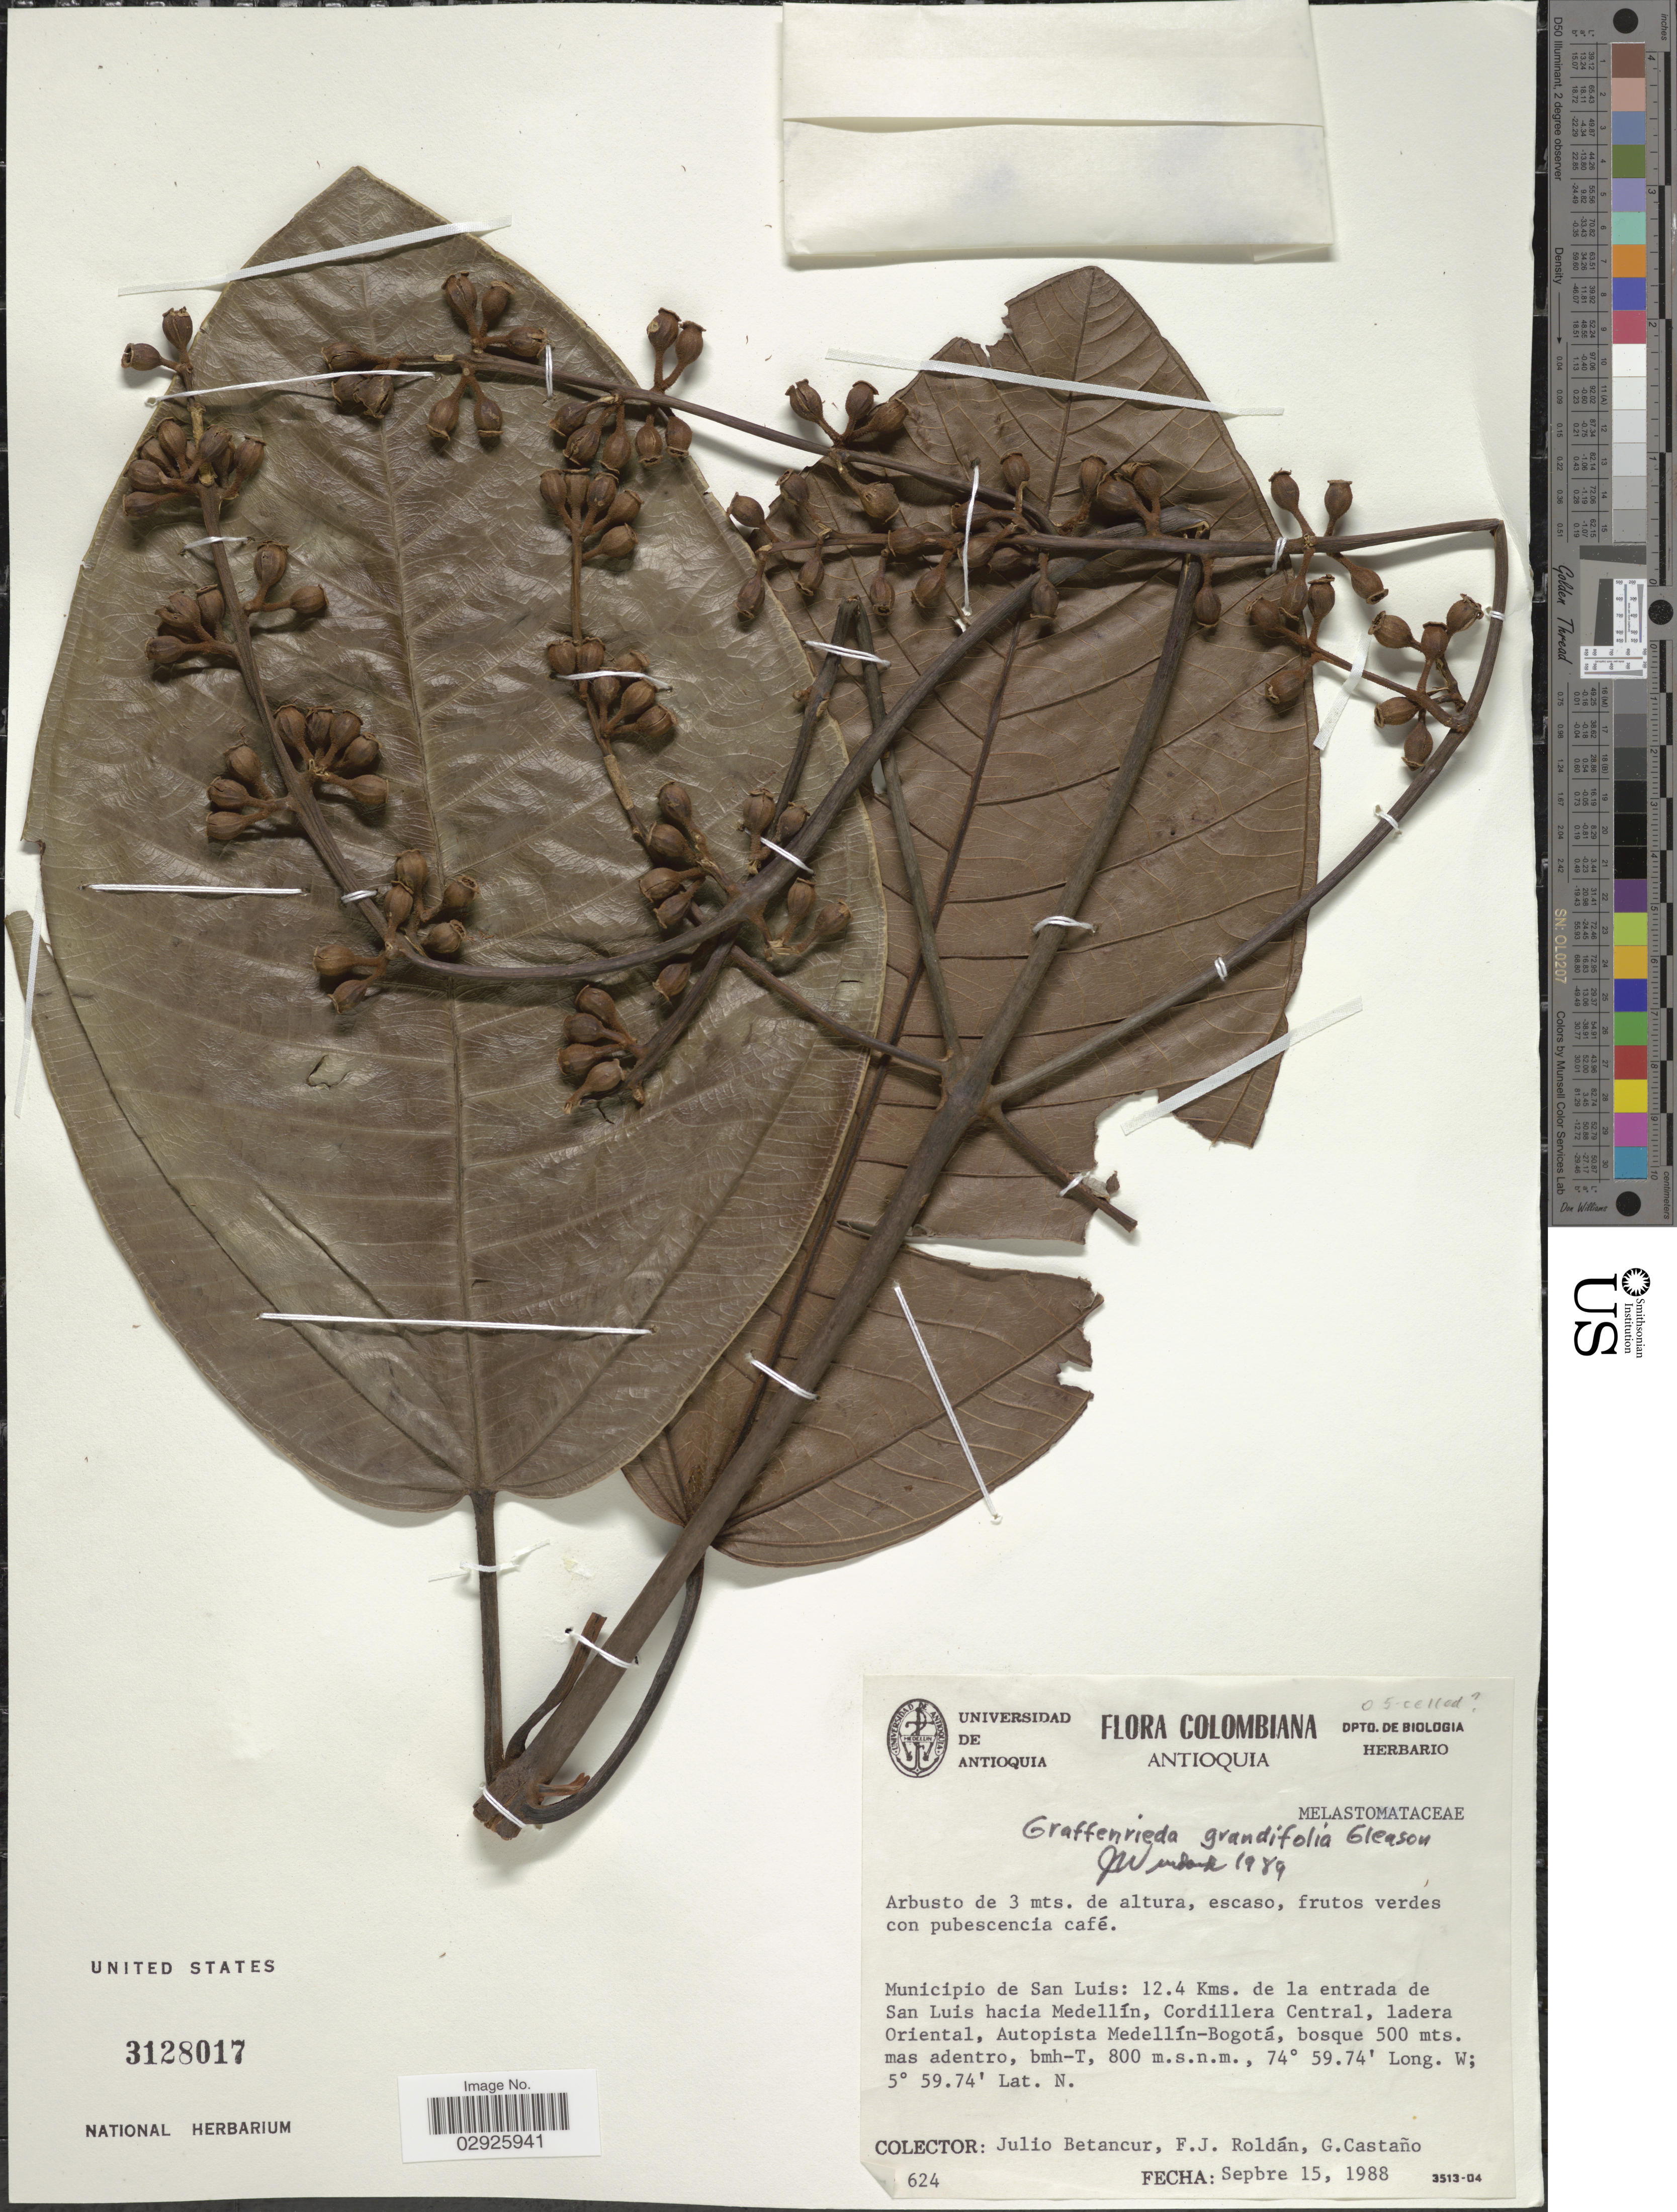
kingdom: Plantae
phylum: Tracheophyta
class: Magnoliopsida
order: Myrtales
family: Melastomataceae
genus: Graffenrieda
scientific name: Graffenrieda sp.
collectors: J. Betancur, F. J. Roldán & G. Castano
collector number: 624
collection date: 1988-09-15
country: Colombia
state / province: Antioquia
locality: Municipio de San Luis: 12.4 Kms. de la entrada de San Luis hacia Medellín, Cordillera Central, ladera Oriental, Autopista Medellín-Bogotá.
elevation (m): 500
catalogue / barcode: US 3128017